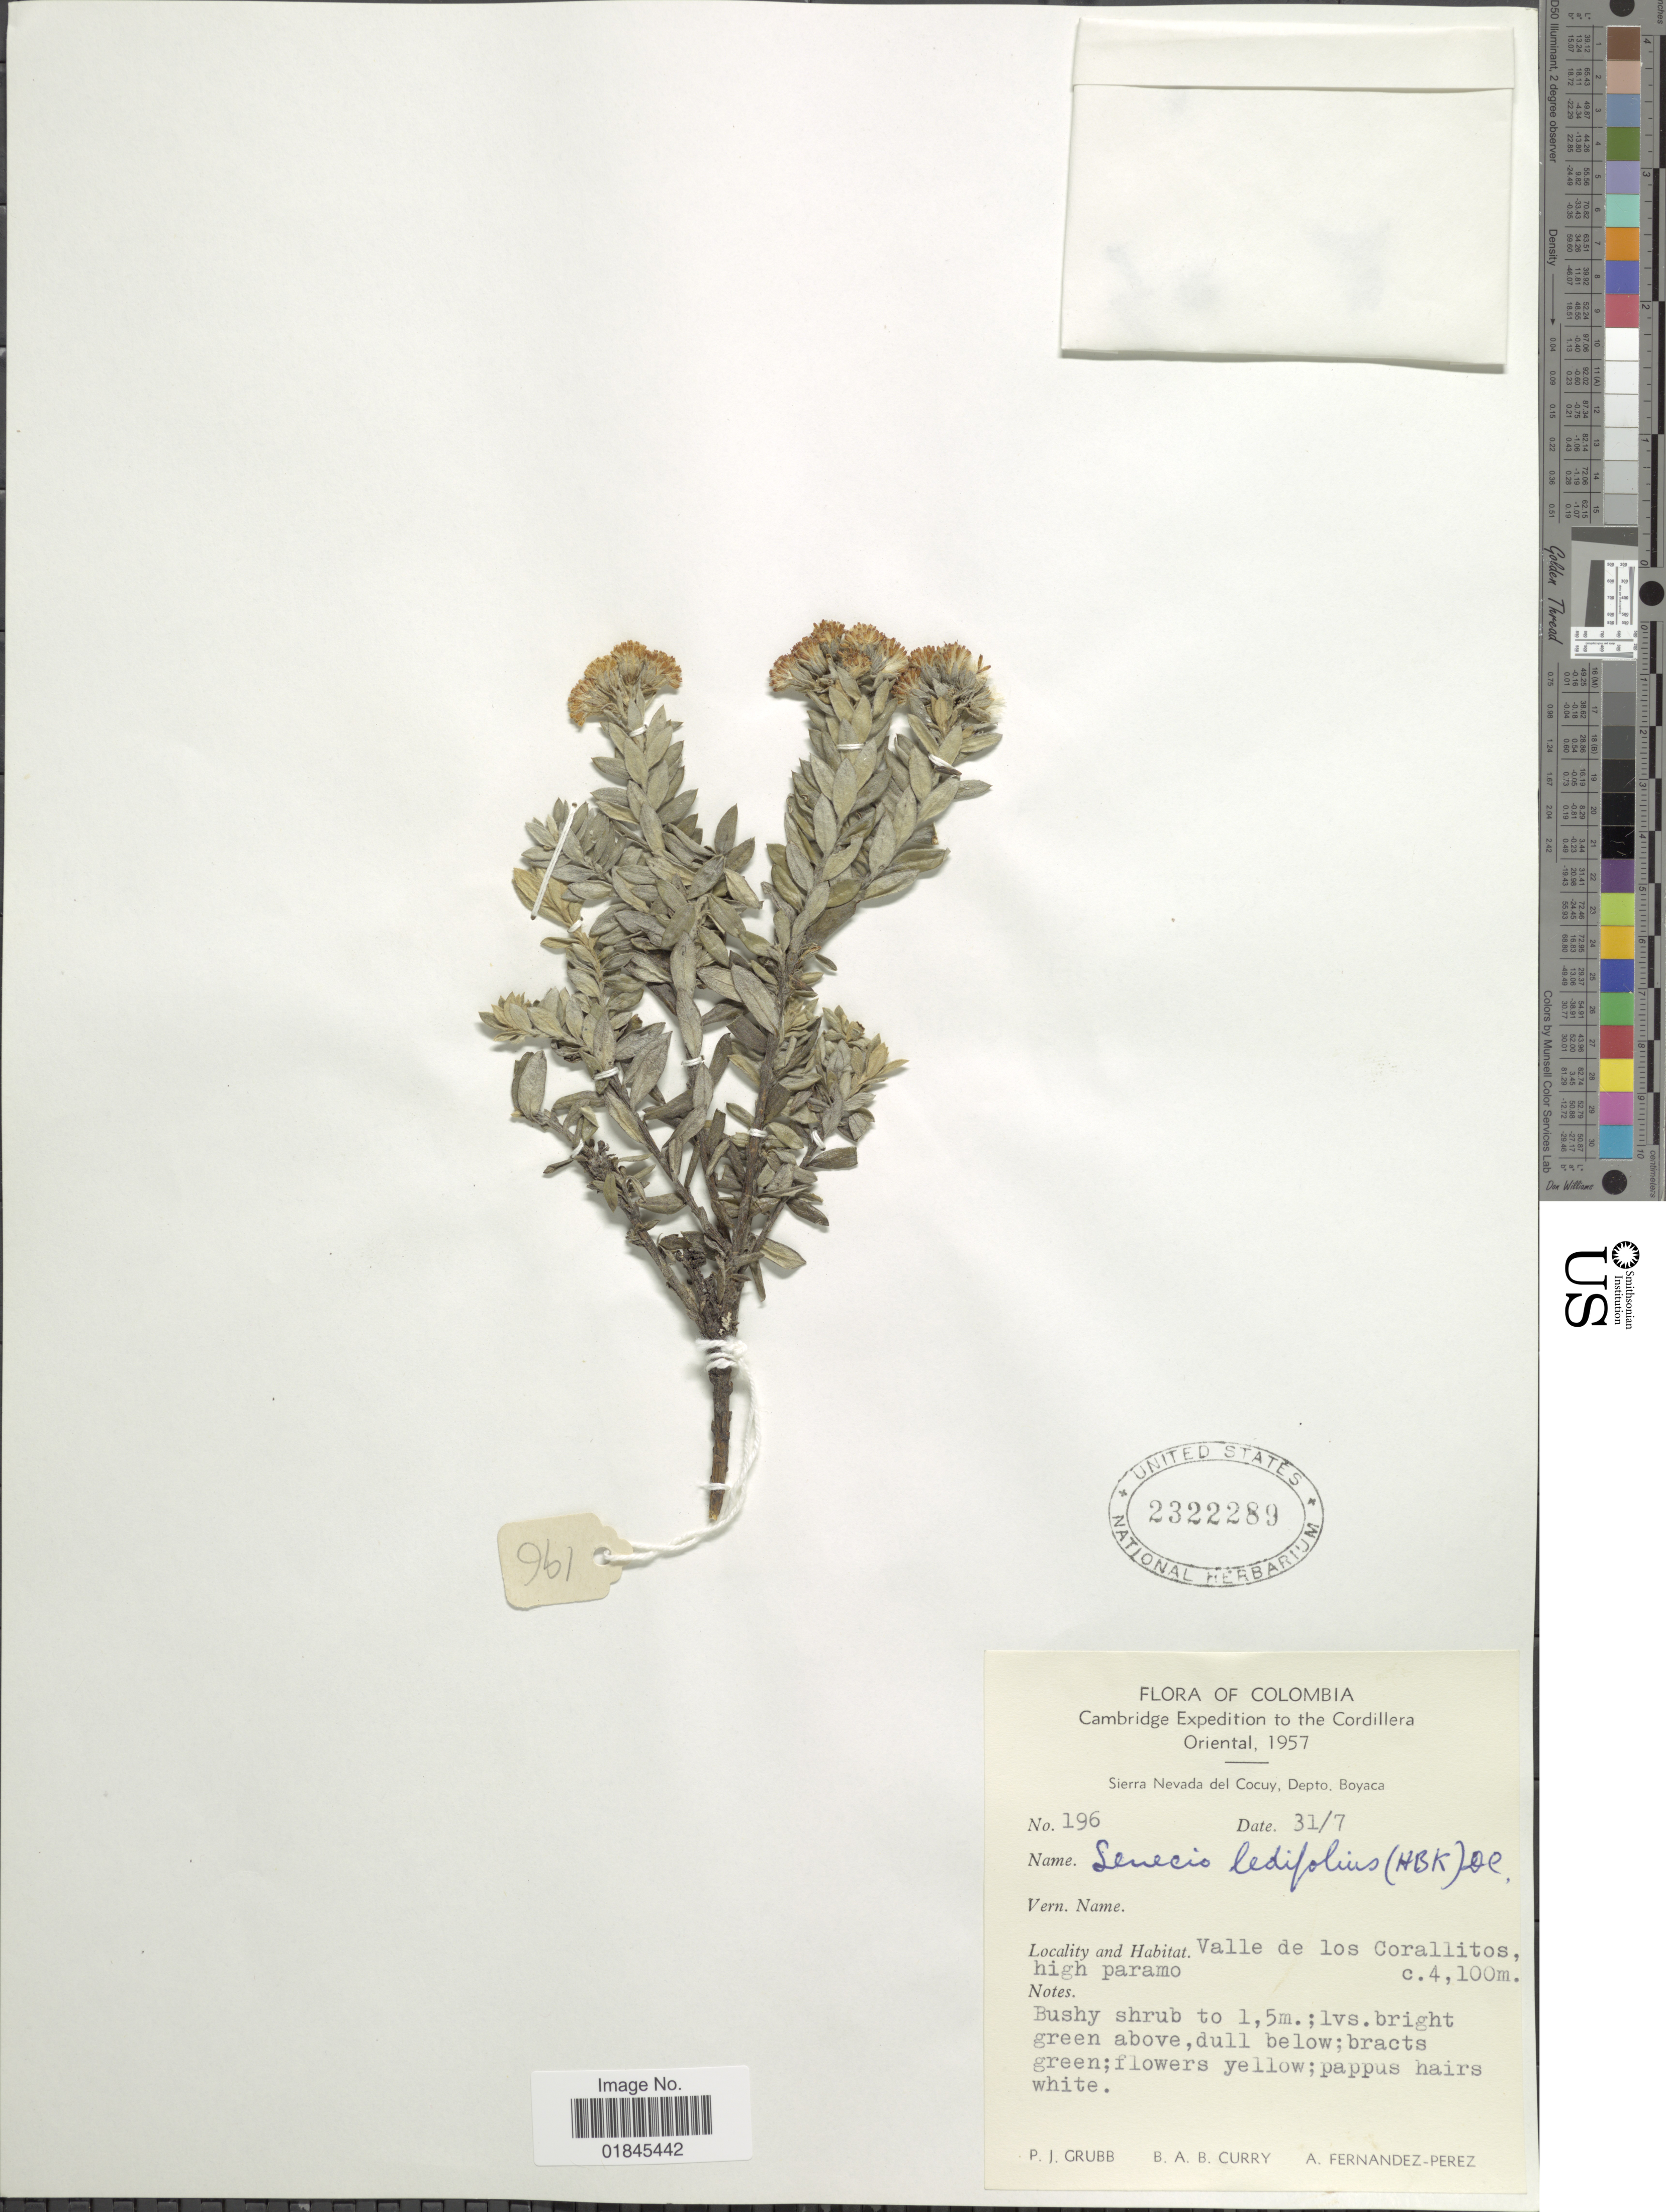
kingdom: Plantae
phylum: Tracheophyta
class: Magnoliopsida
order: Asterales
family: Asteraceae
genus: Pentacalia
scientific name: Pentacalia ledifolia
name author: (Kunth) Cuatrec.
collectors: P. J. Grubb, B. Curry & A. Fernández-Pérez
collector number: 196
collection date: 1957-07-31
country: Colombia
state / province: Boyacá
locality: Cordillera Oriental. Sierra Nevada del Cocuy, Depto. Boyaca. Valle de los Corallitos, high paramo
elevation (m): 4100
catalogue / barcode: US 2322289